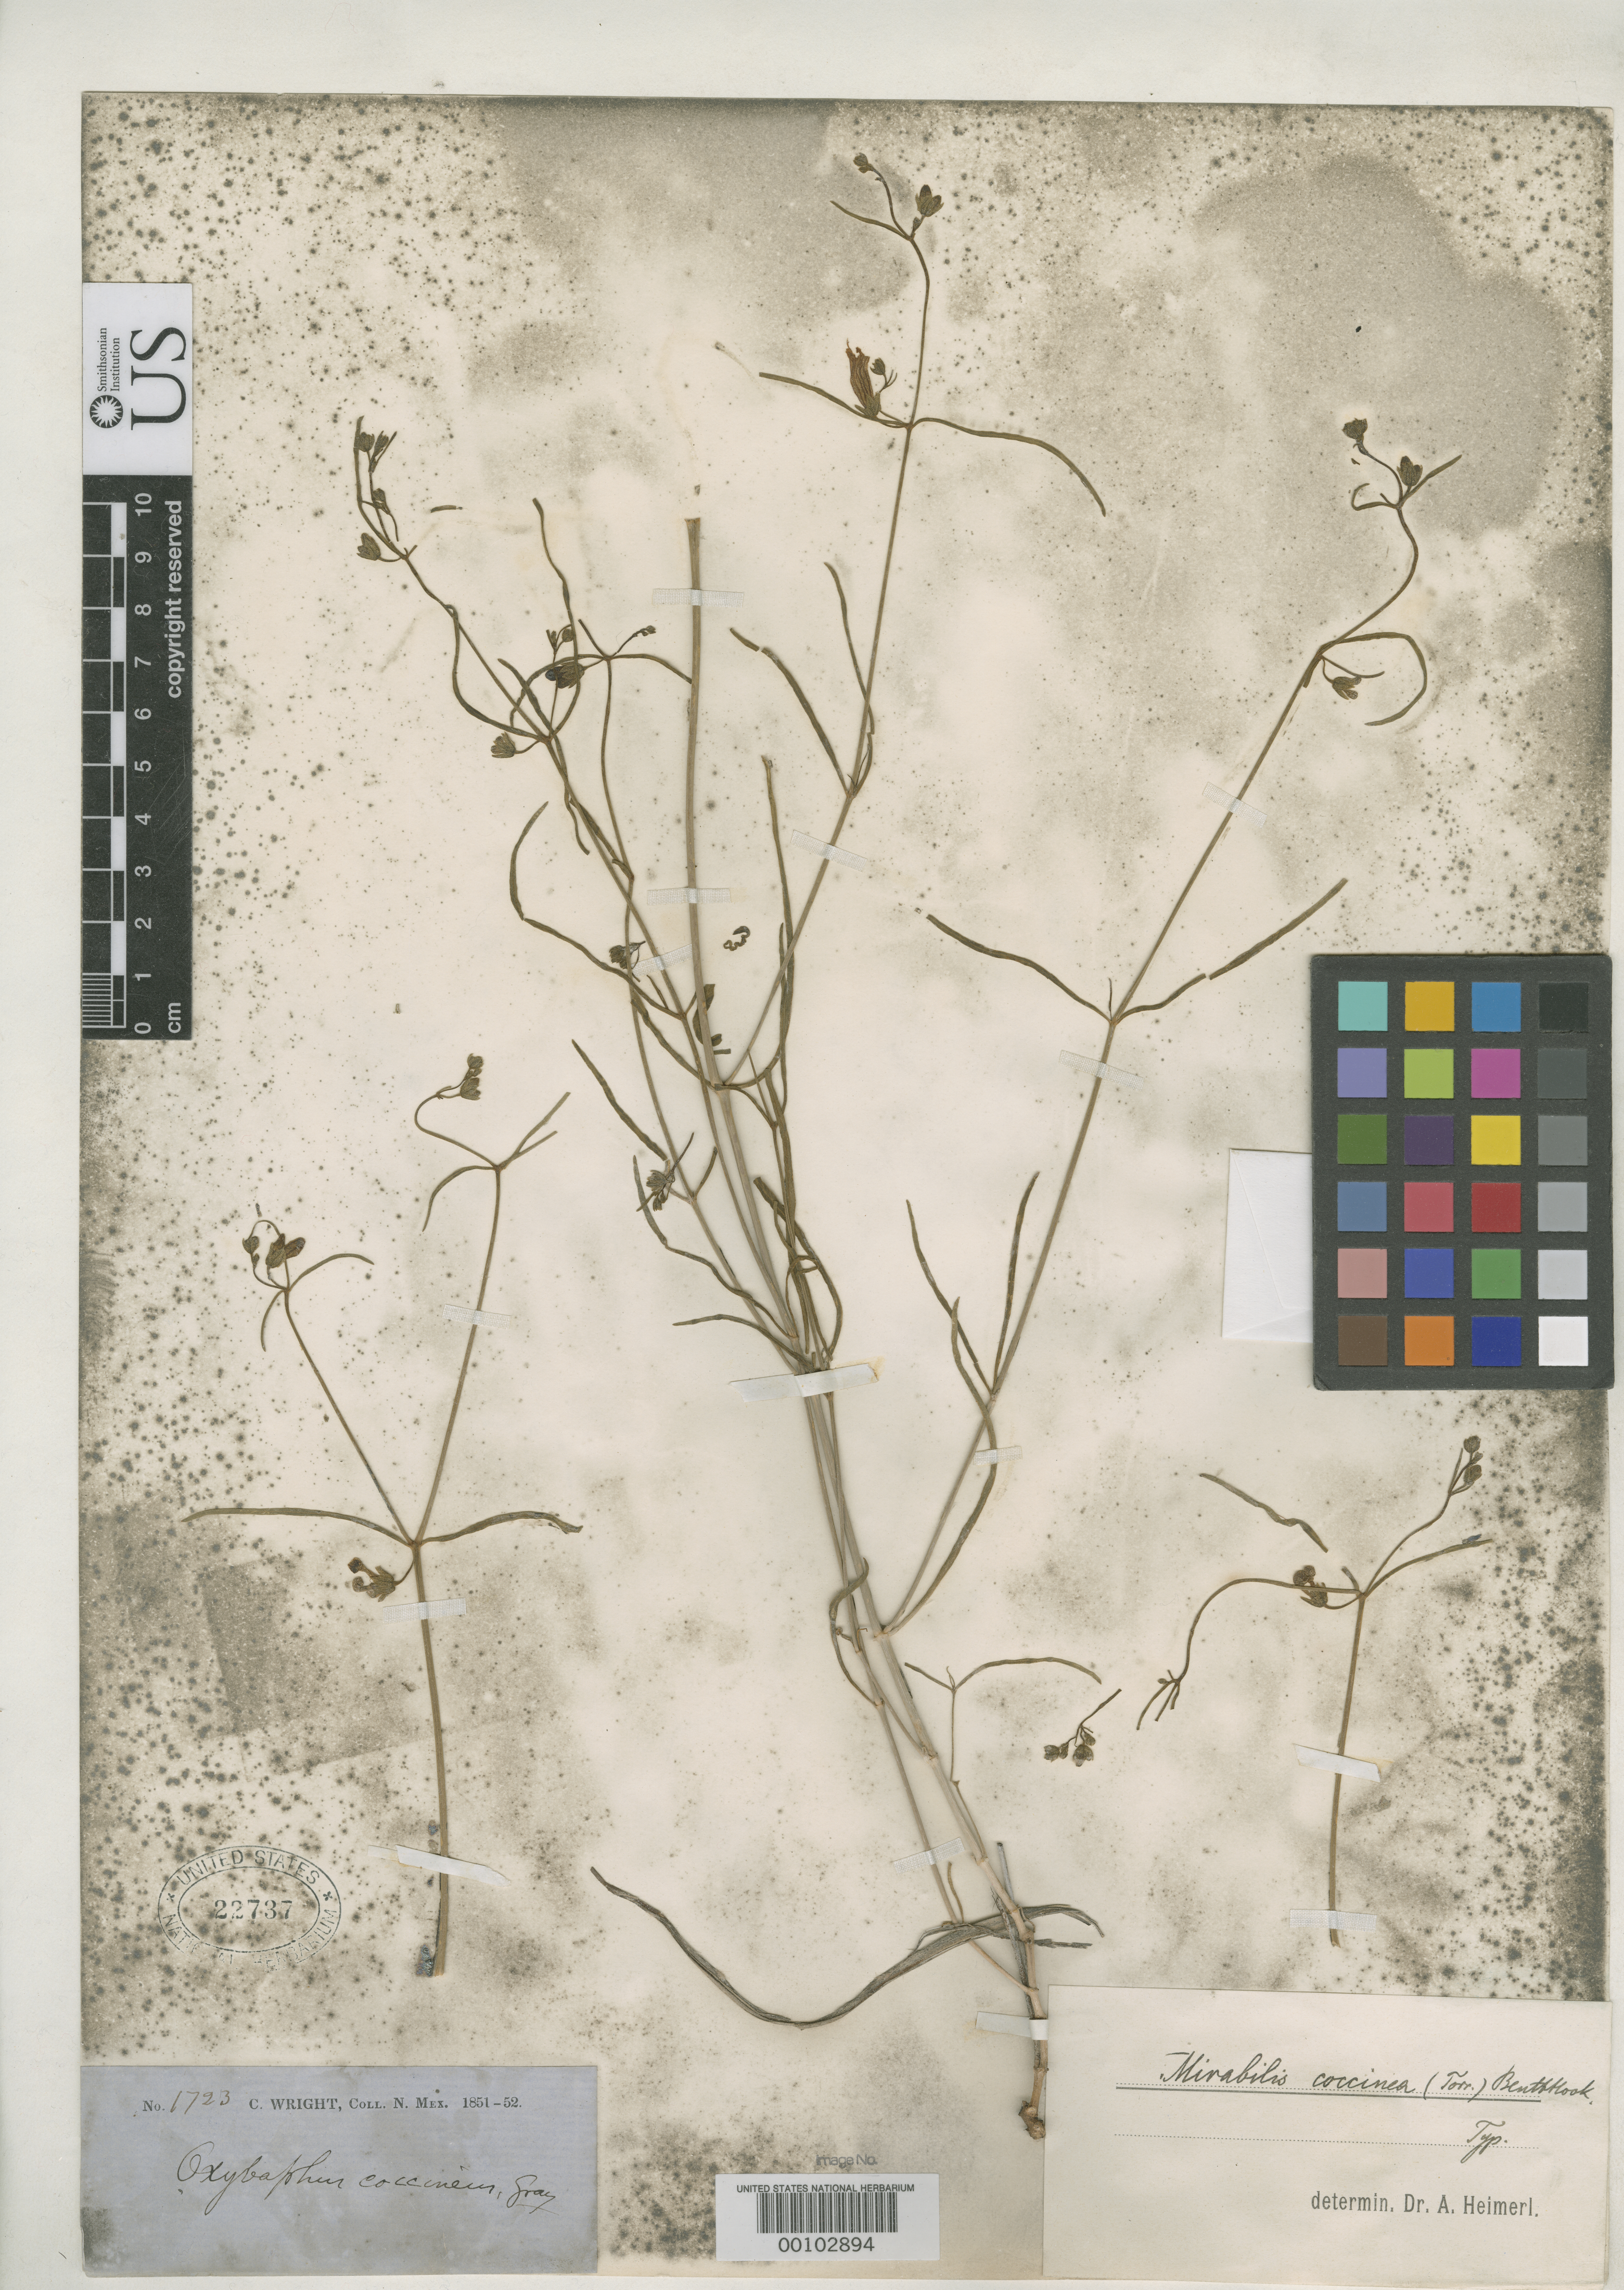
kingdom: Plantae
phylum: Tracheophyta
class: Magnoliopsida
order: Caryophyllales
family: Nyctaginaceae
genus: Oxybaphus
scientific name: Oxybaphus coccineus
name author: Torr. in Emory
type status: Isosyntype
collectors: C. Wright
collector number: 1723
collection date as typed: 1851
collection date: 1851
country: United States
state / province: New Mexico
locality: Copper mines, and on the Mimbres.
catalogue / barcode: US 22737